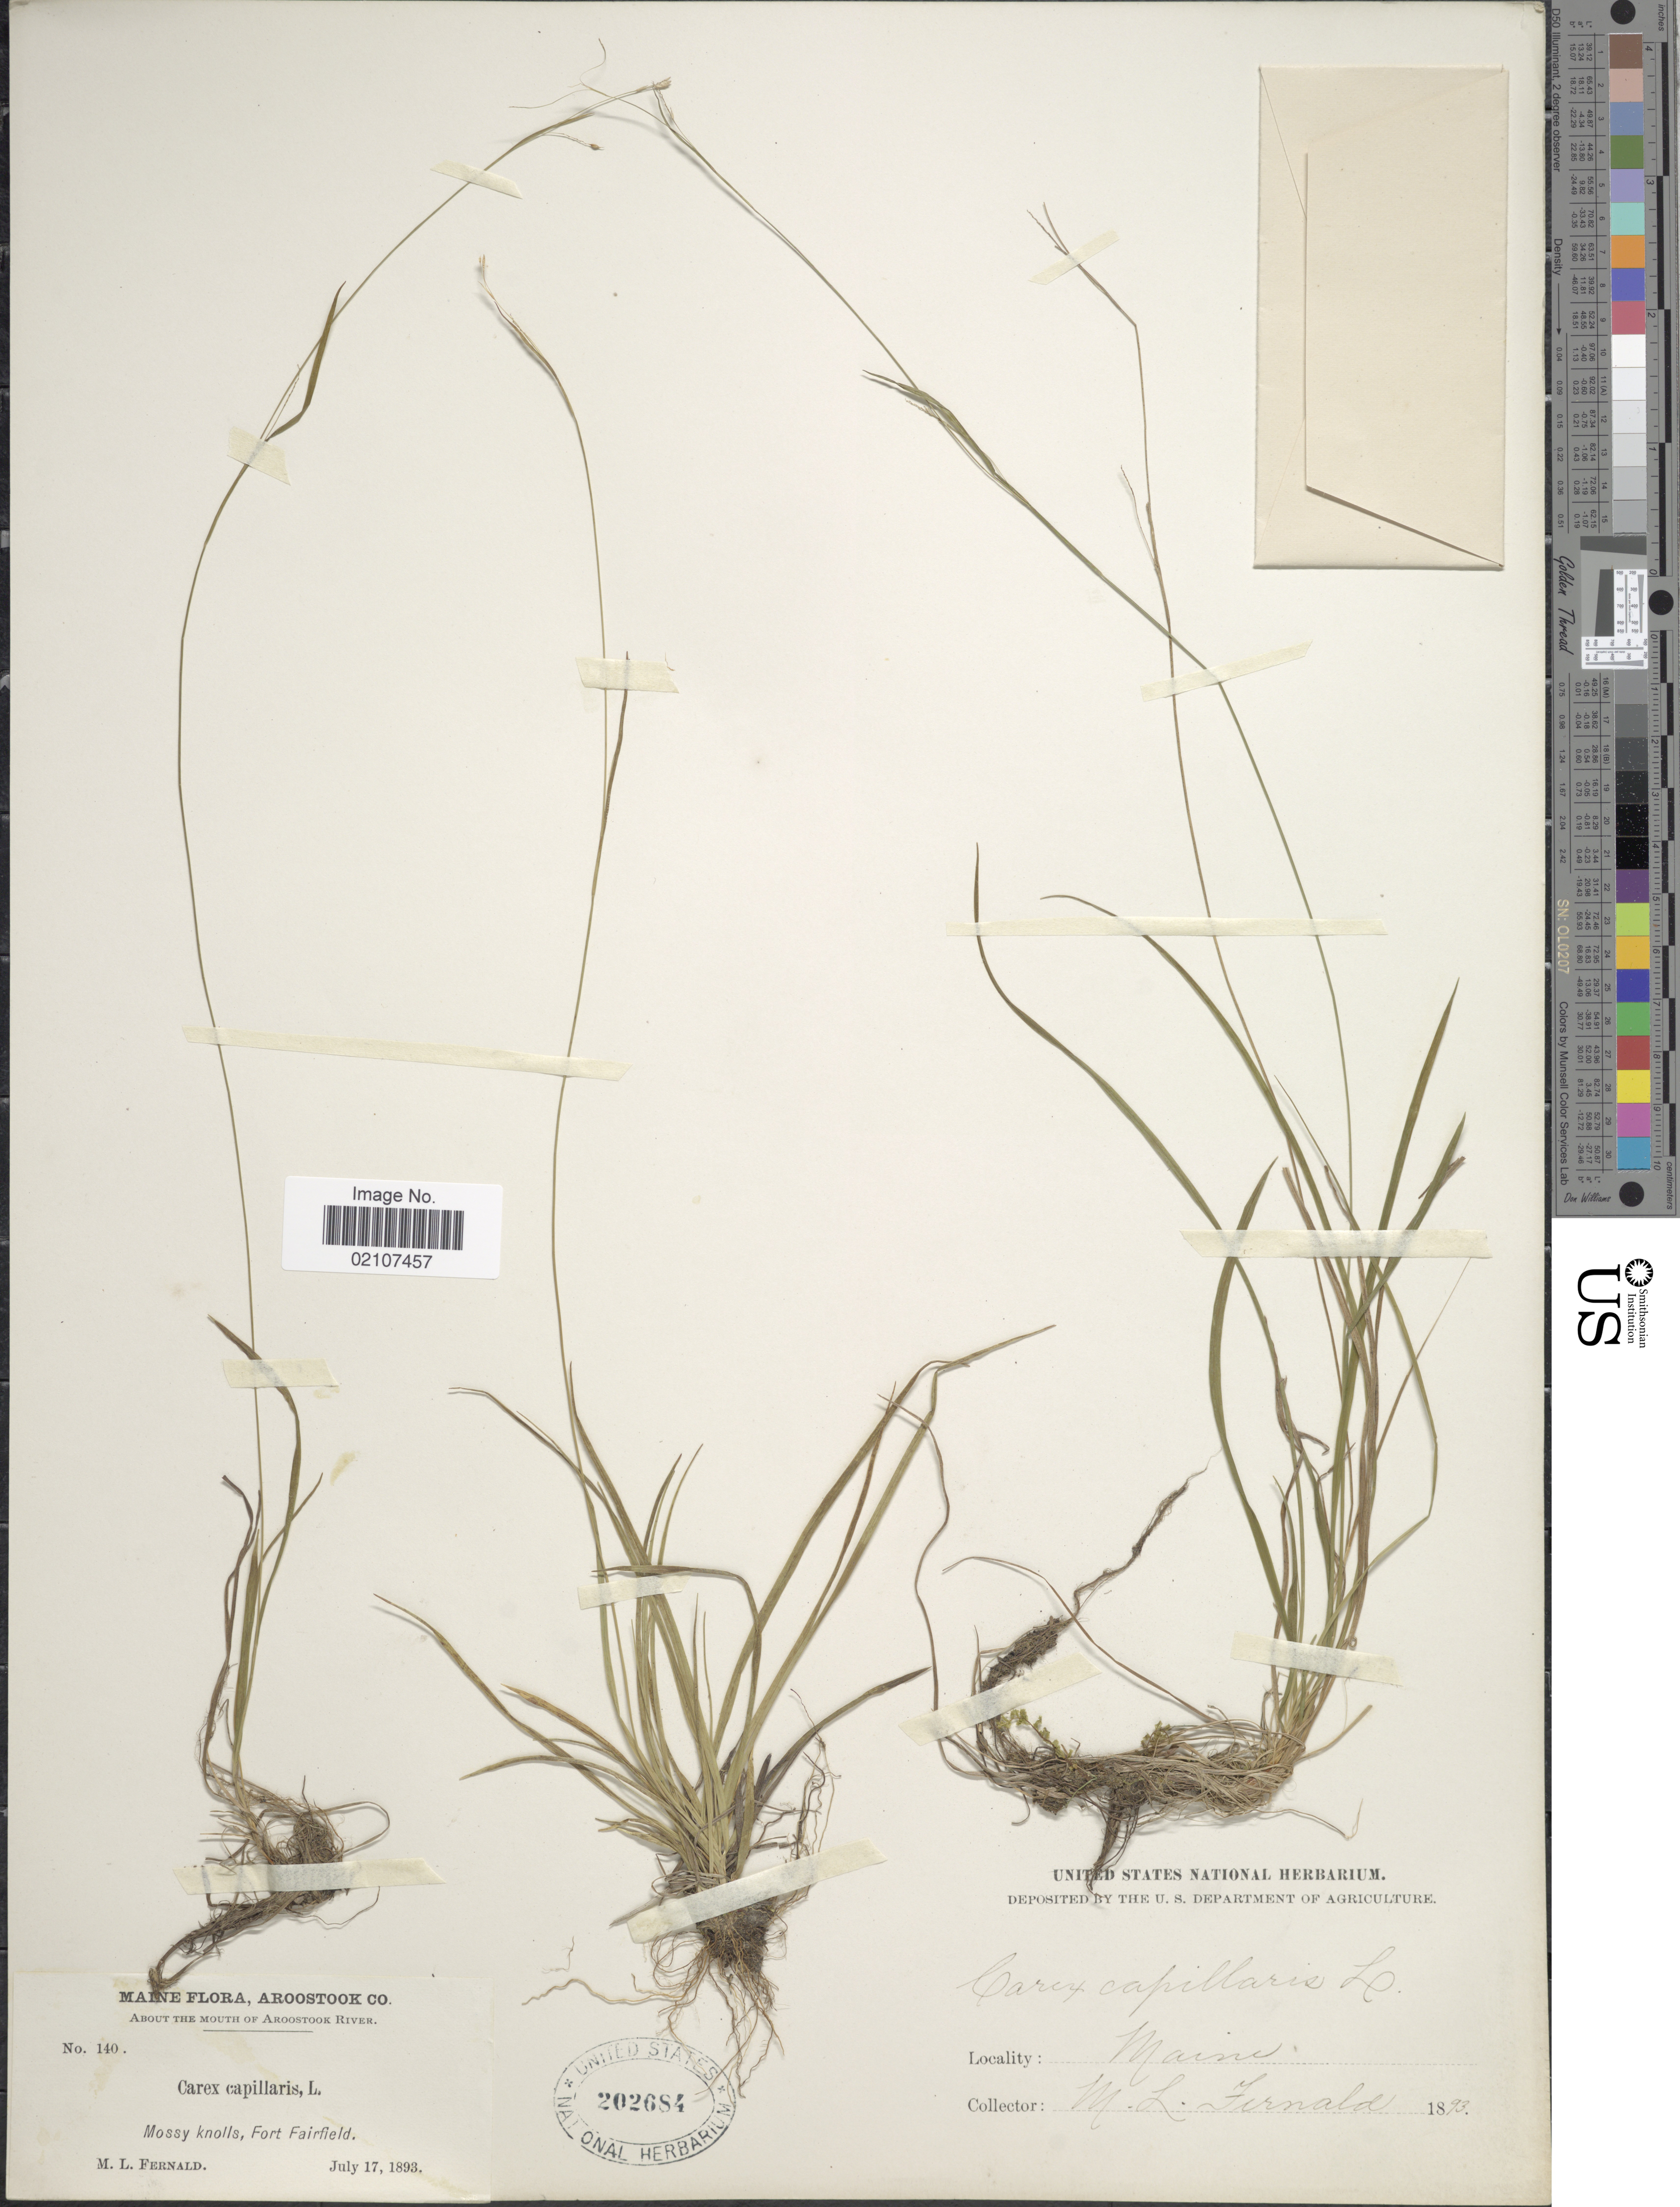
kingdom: Plantae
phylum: Tracheophyta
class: Liliopsida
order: Poales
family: Cyperaceae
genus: Carex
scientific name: Carex capillaris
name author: L.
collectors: M. L. Fernald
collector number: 140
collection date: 1893-07-17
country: United States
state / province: Maine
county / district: Aroostook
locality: Aroostook Co, About The Mouth of Aroostook River, Mossy knolls, Fort Fairfield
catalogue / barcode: US 202684